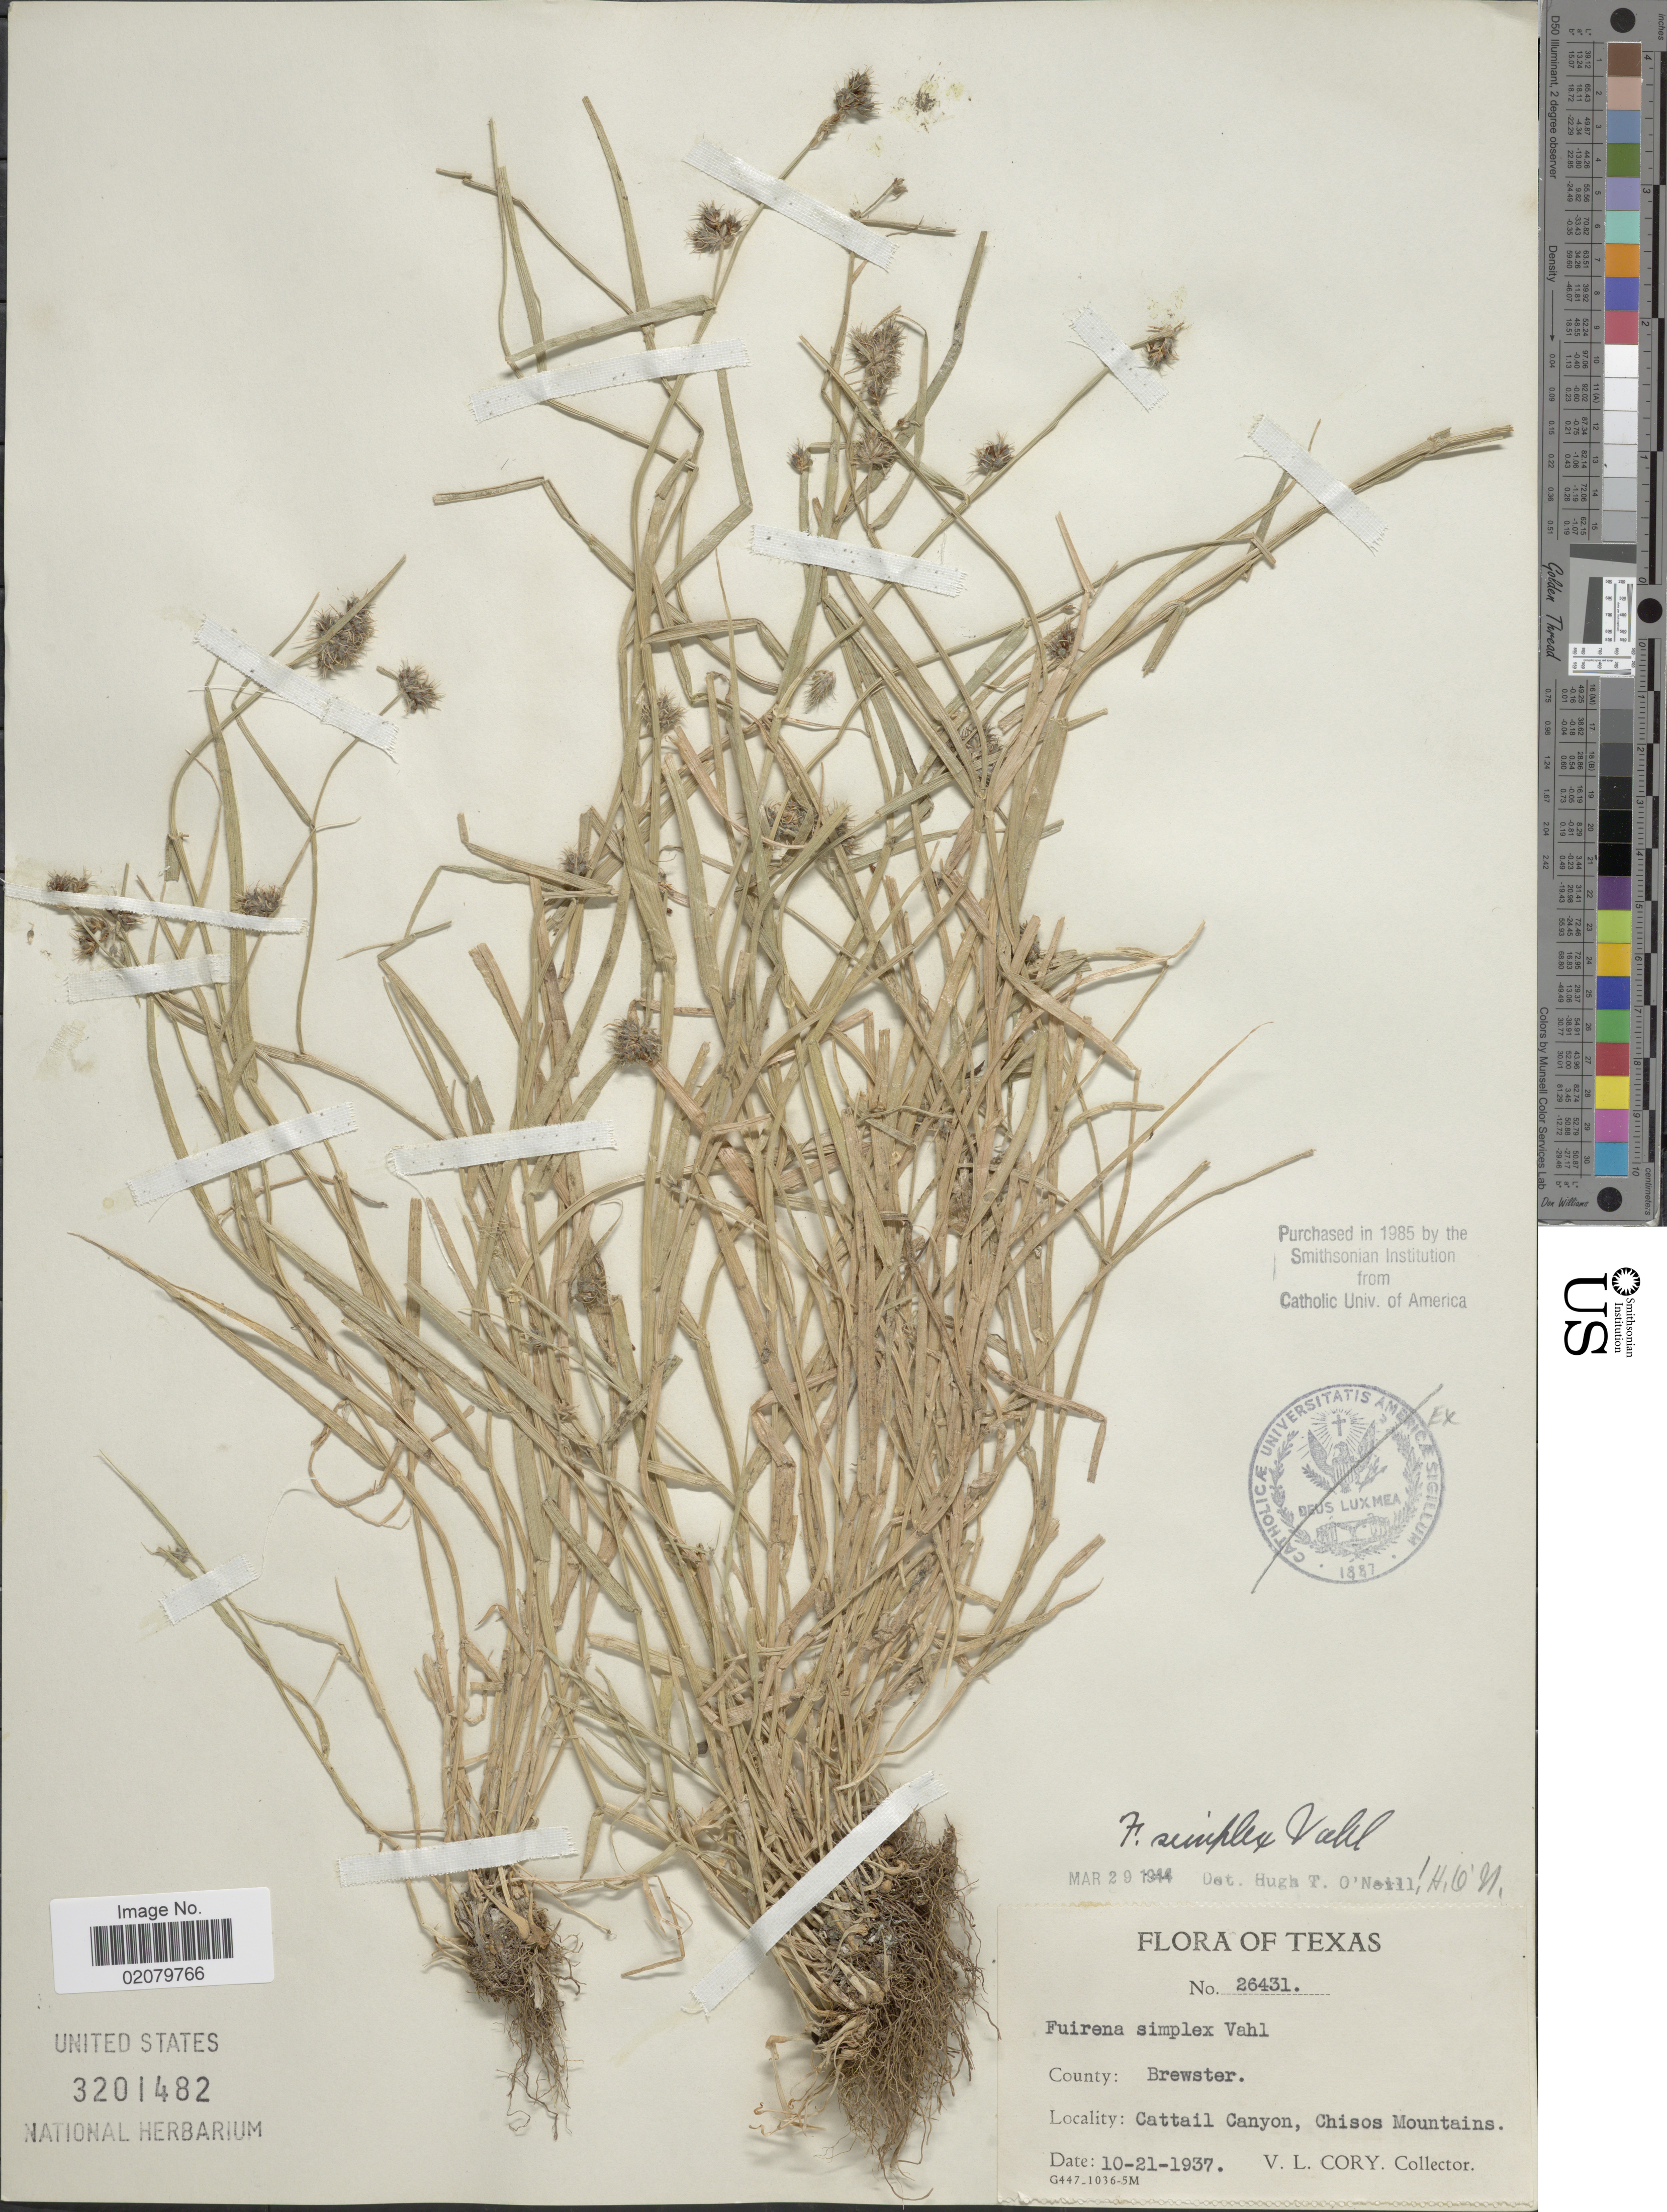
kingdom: Plantae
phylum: Tracheophyta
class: Liliopsida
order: Poales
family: Cyperaceae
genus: Fuirena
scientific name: Fuirena simplex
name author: Vahl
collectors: V. Cory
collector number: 26431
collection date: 1937-10-21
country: United States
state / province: Texas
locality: County Brewster, Cattail Canyon, Chisos Mountains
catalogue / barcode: US 3201482